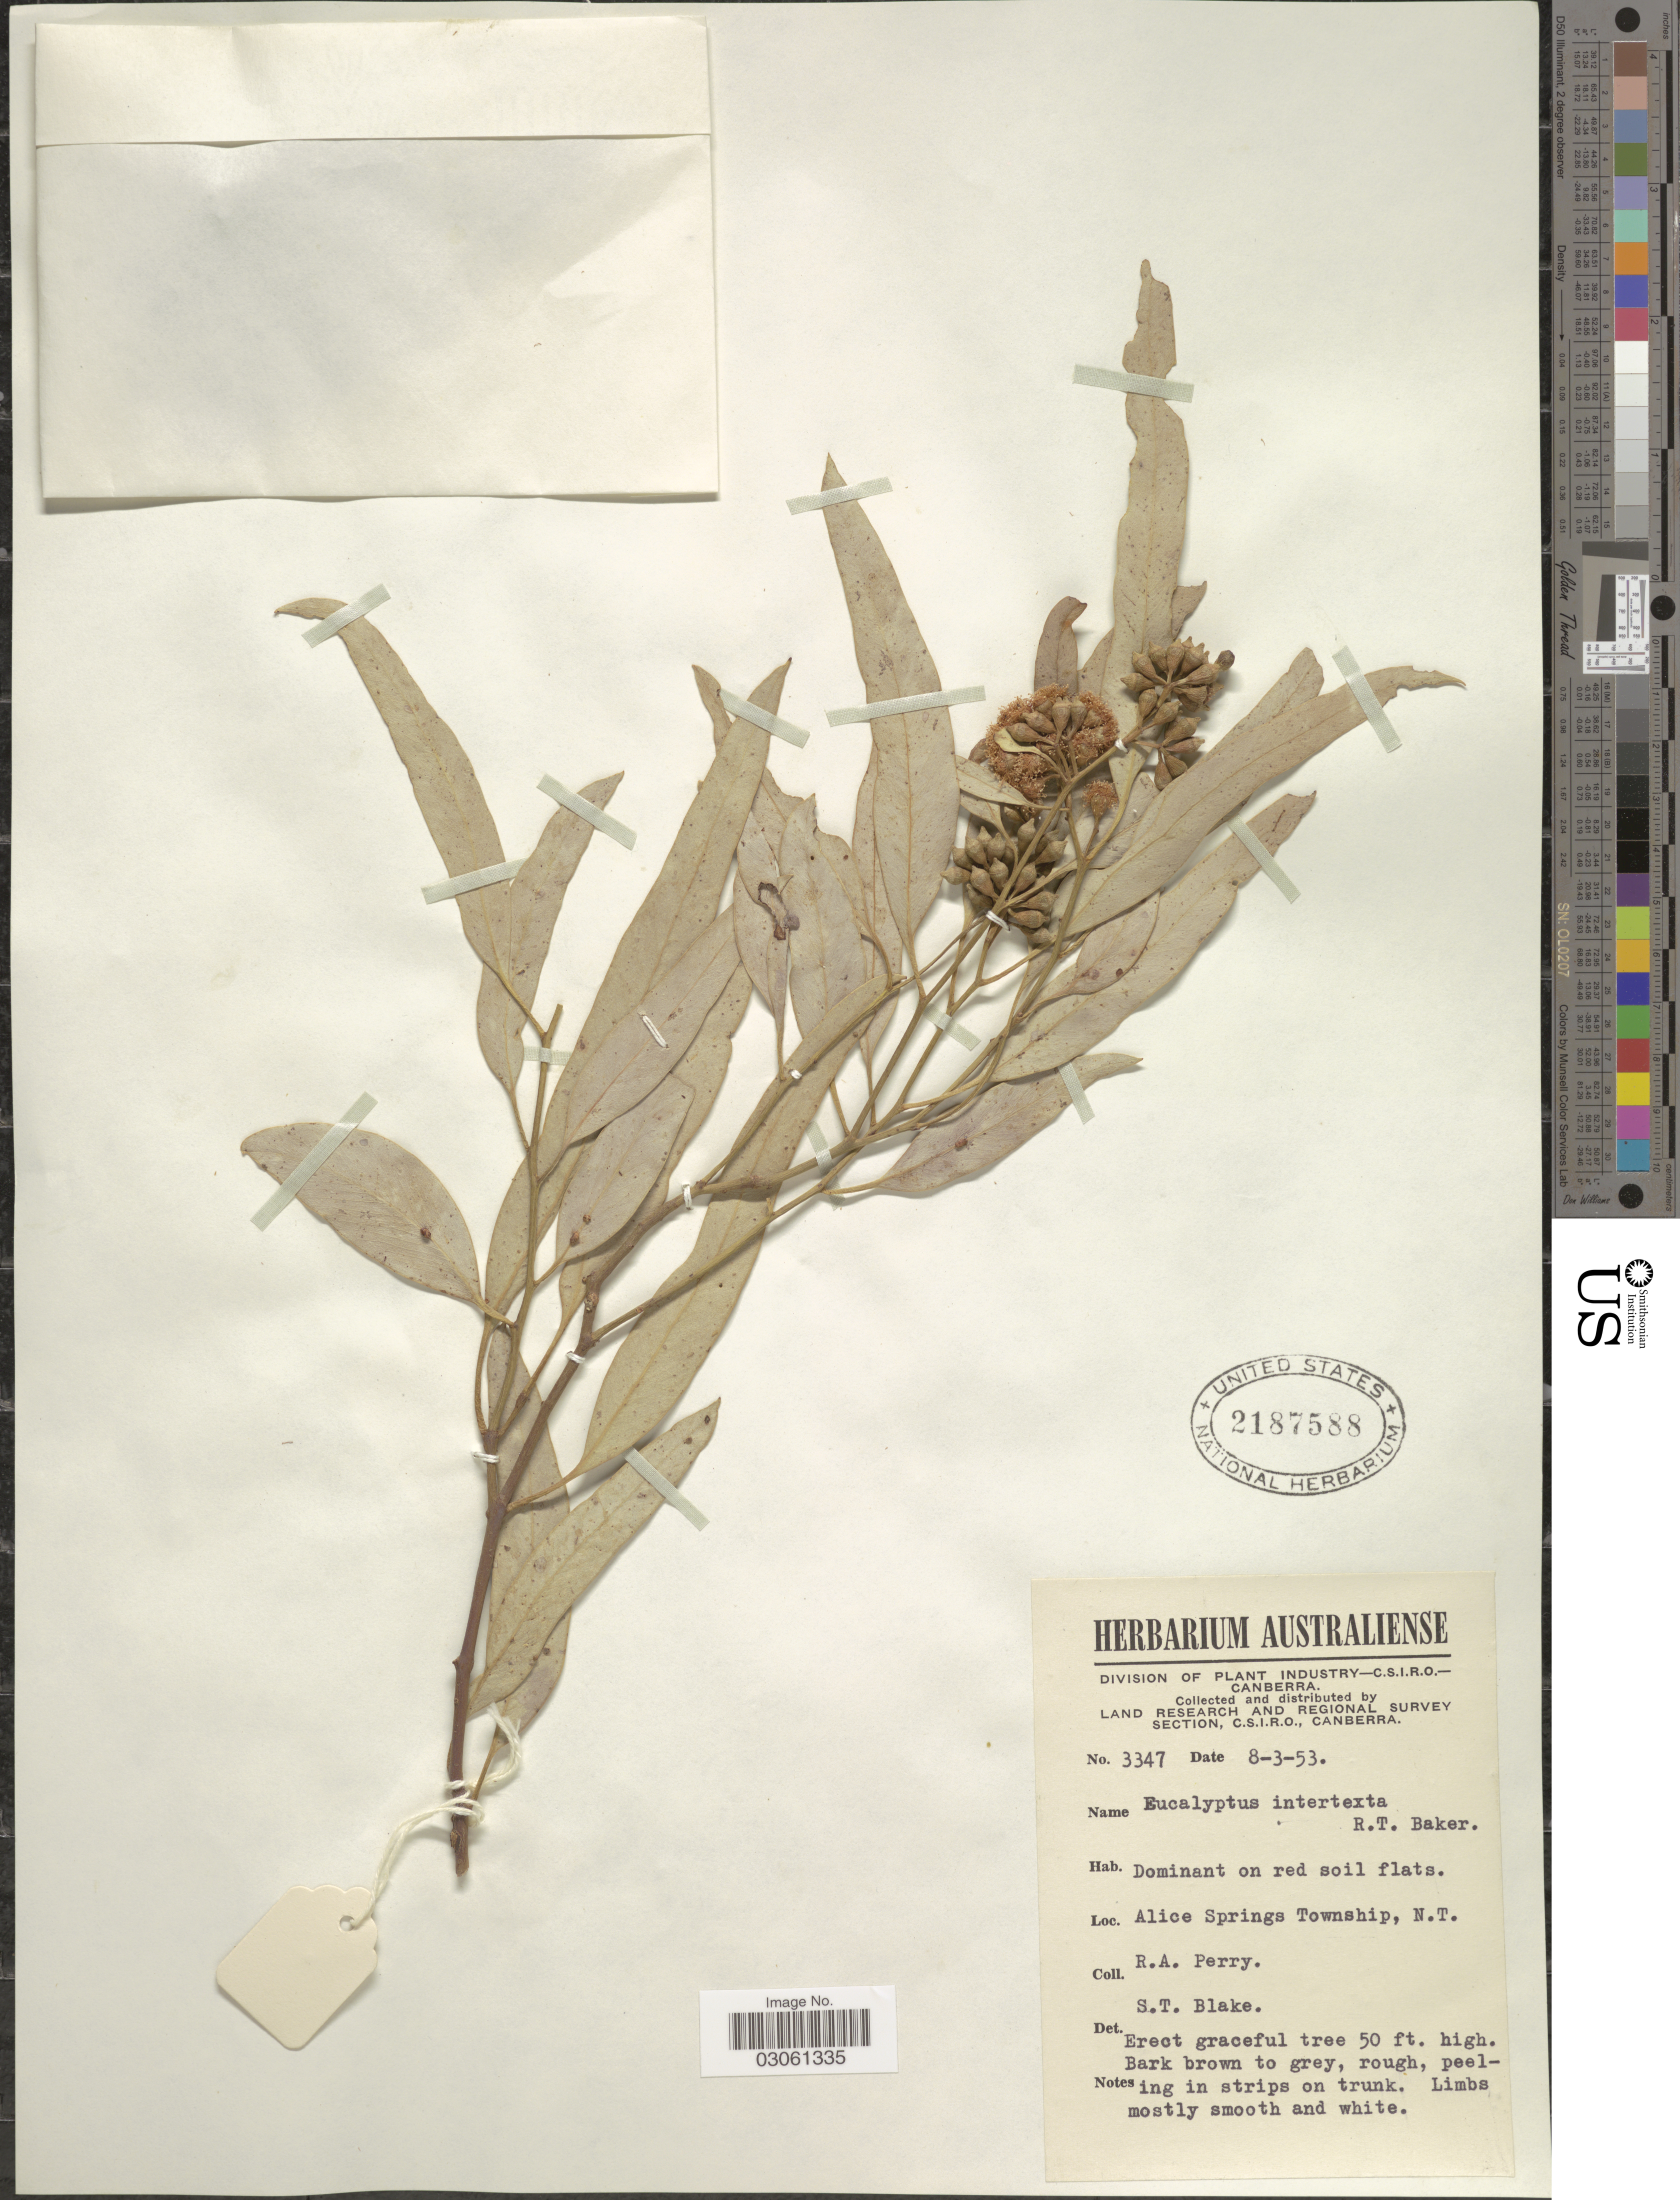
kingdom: Plantae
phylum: Tracheophyta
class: Magnoliopsida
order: Myrtales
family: Myrtaceae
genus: Eucalyptus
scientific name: Eucalyptus intertexta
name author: R.T. Baker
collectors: Perry, R. A.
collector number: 3347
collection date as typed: Transcribed d/m/y: 8/3/53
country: Australia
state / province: Northern Territory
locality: Alice Springs Township, N.T.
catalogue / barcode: US 2187588